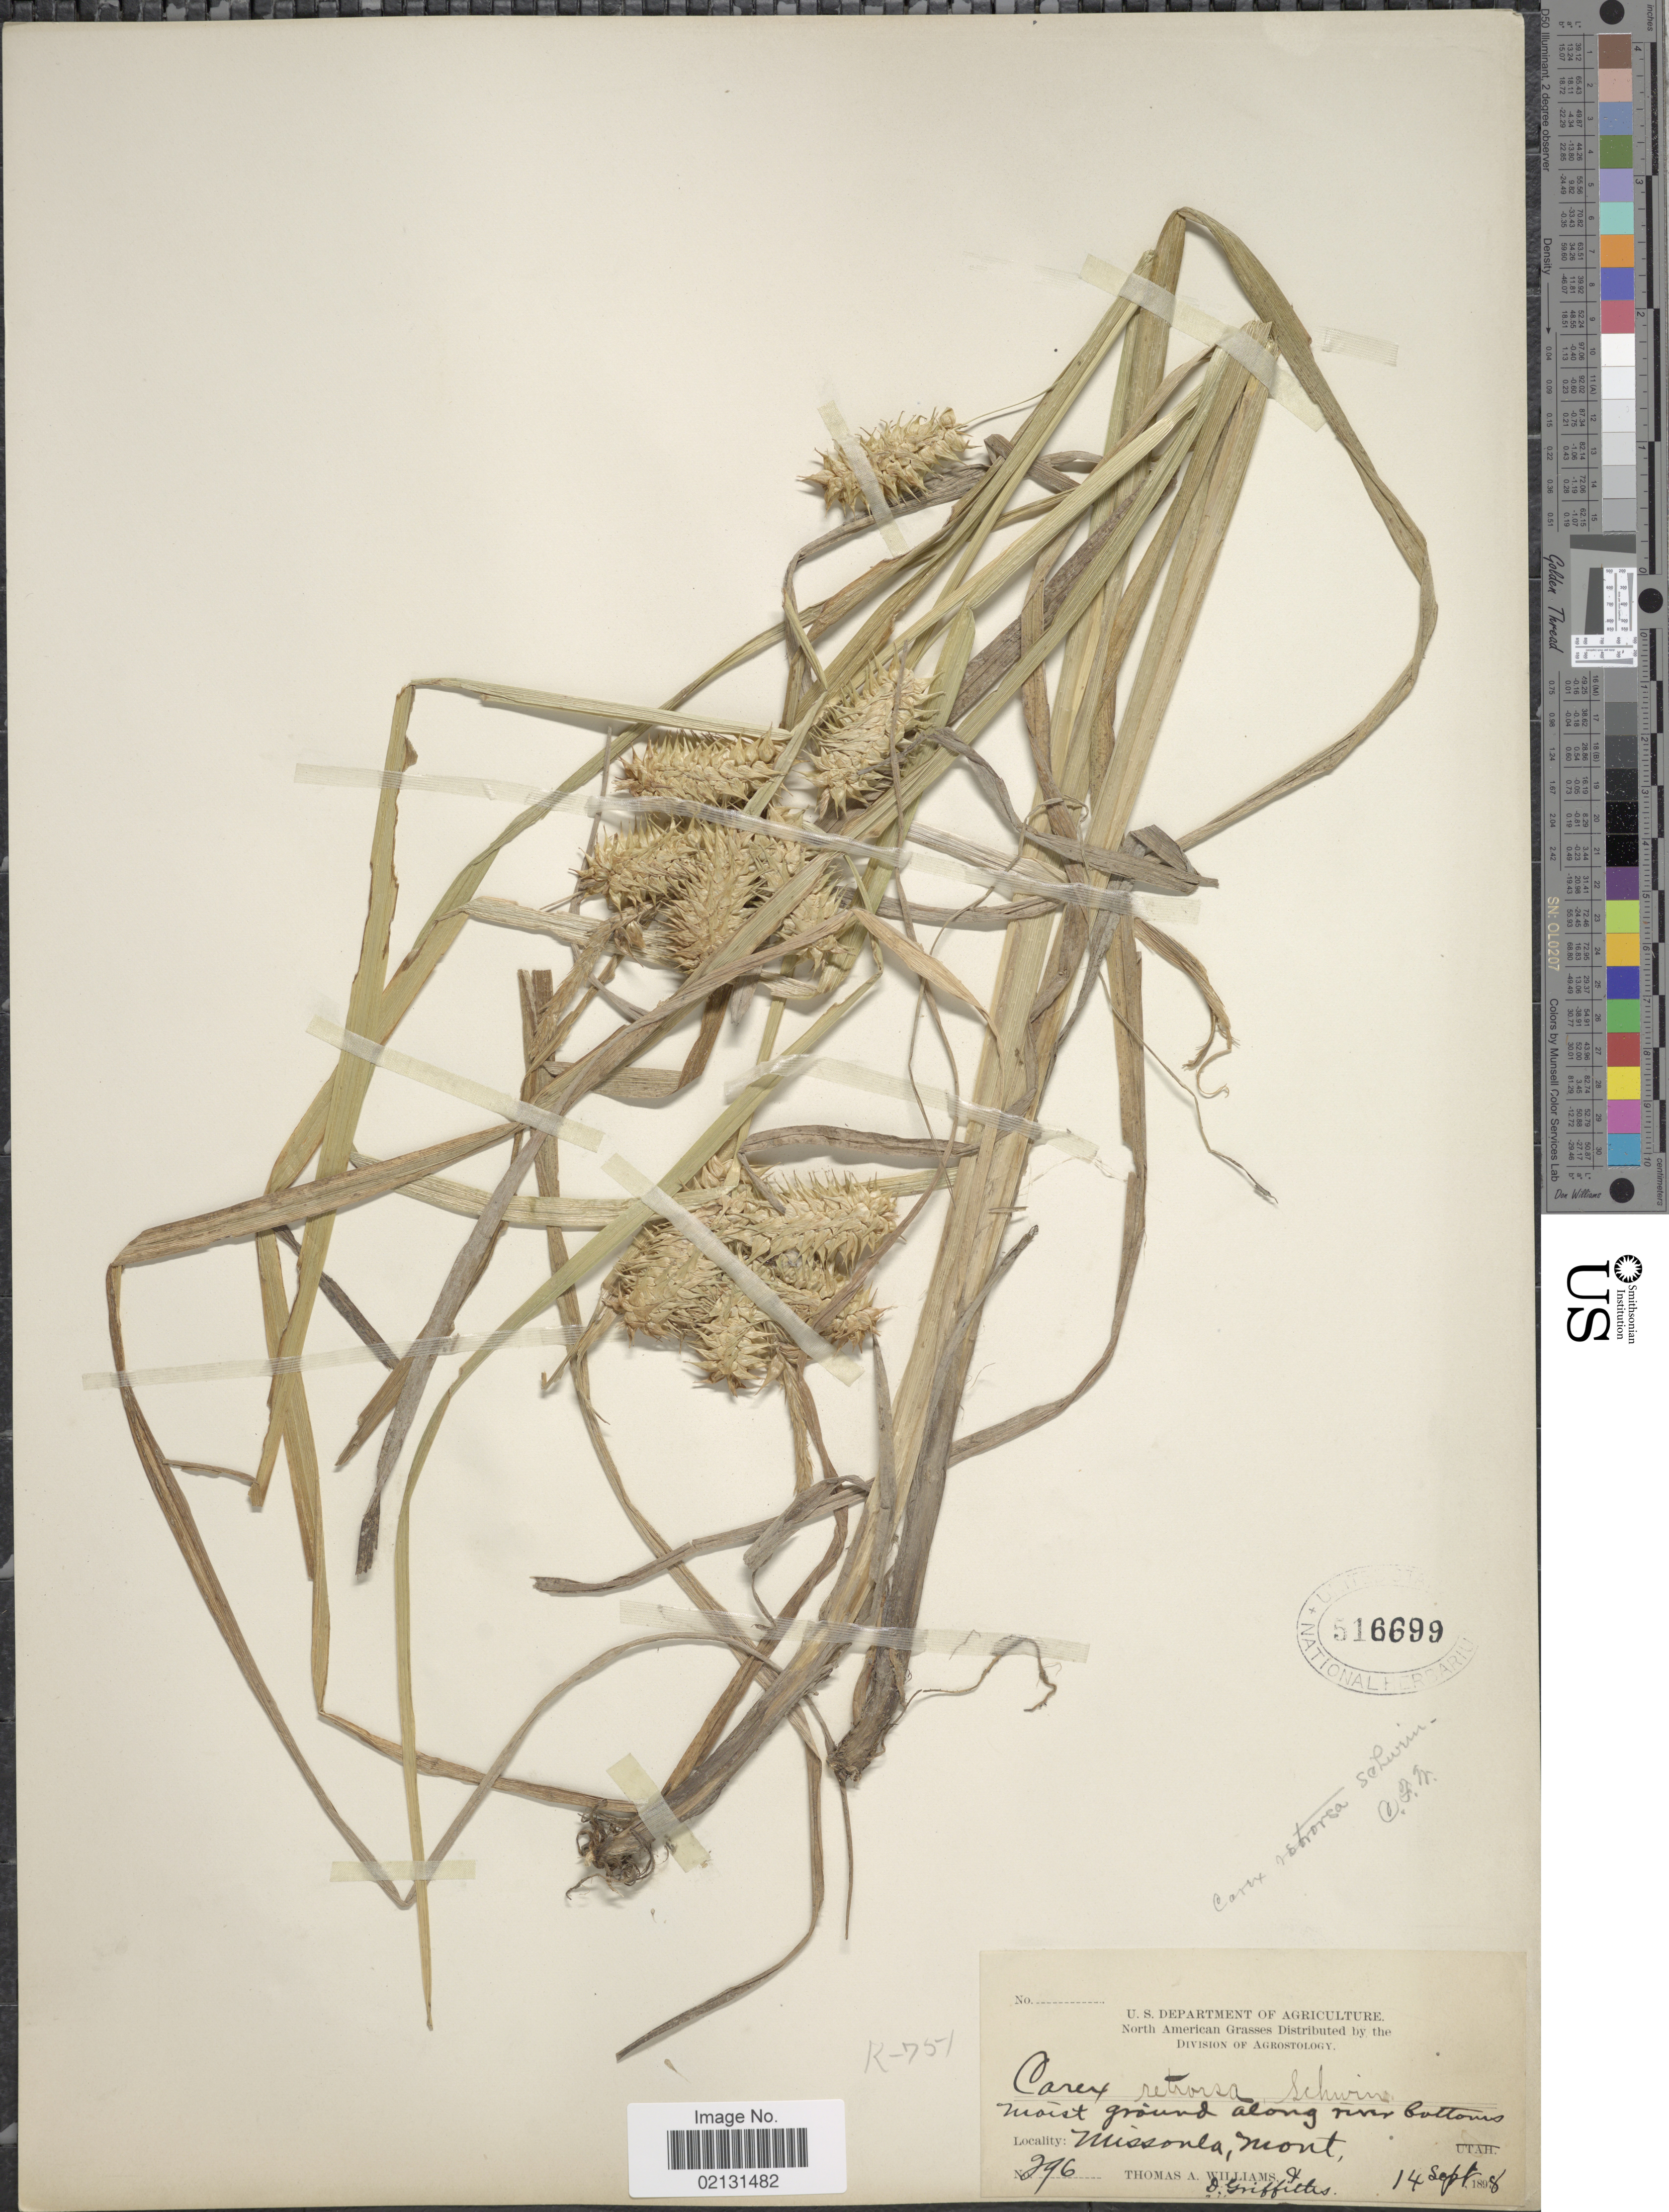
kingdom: Plantae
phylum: Tracheophyta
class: Liliopsida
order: Poales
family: Cyperaceae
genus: Carex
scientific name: Carex retrorsa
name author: Schwein.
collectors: T. A. Williams & D. Griffiths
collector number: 296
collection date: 1898-09-14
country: United States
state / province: Montana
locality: Moist ground along river bottoms, Missoula.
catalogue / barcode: US 516699